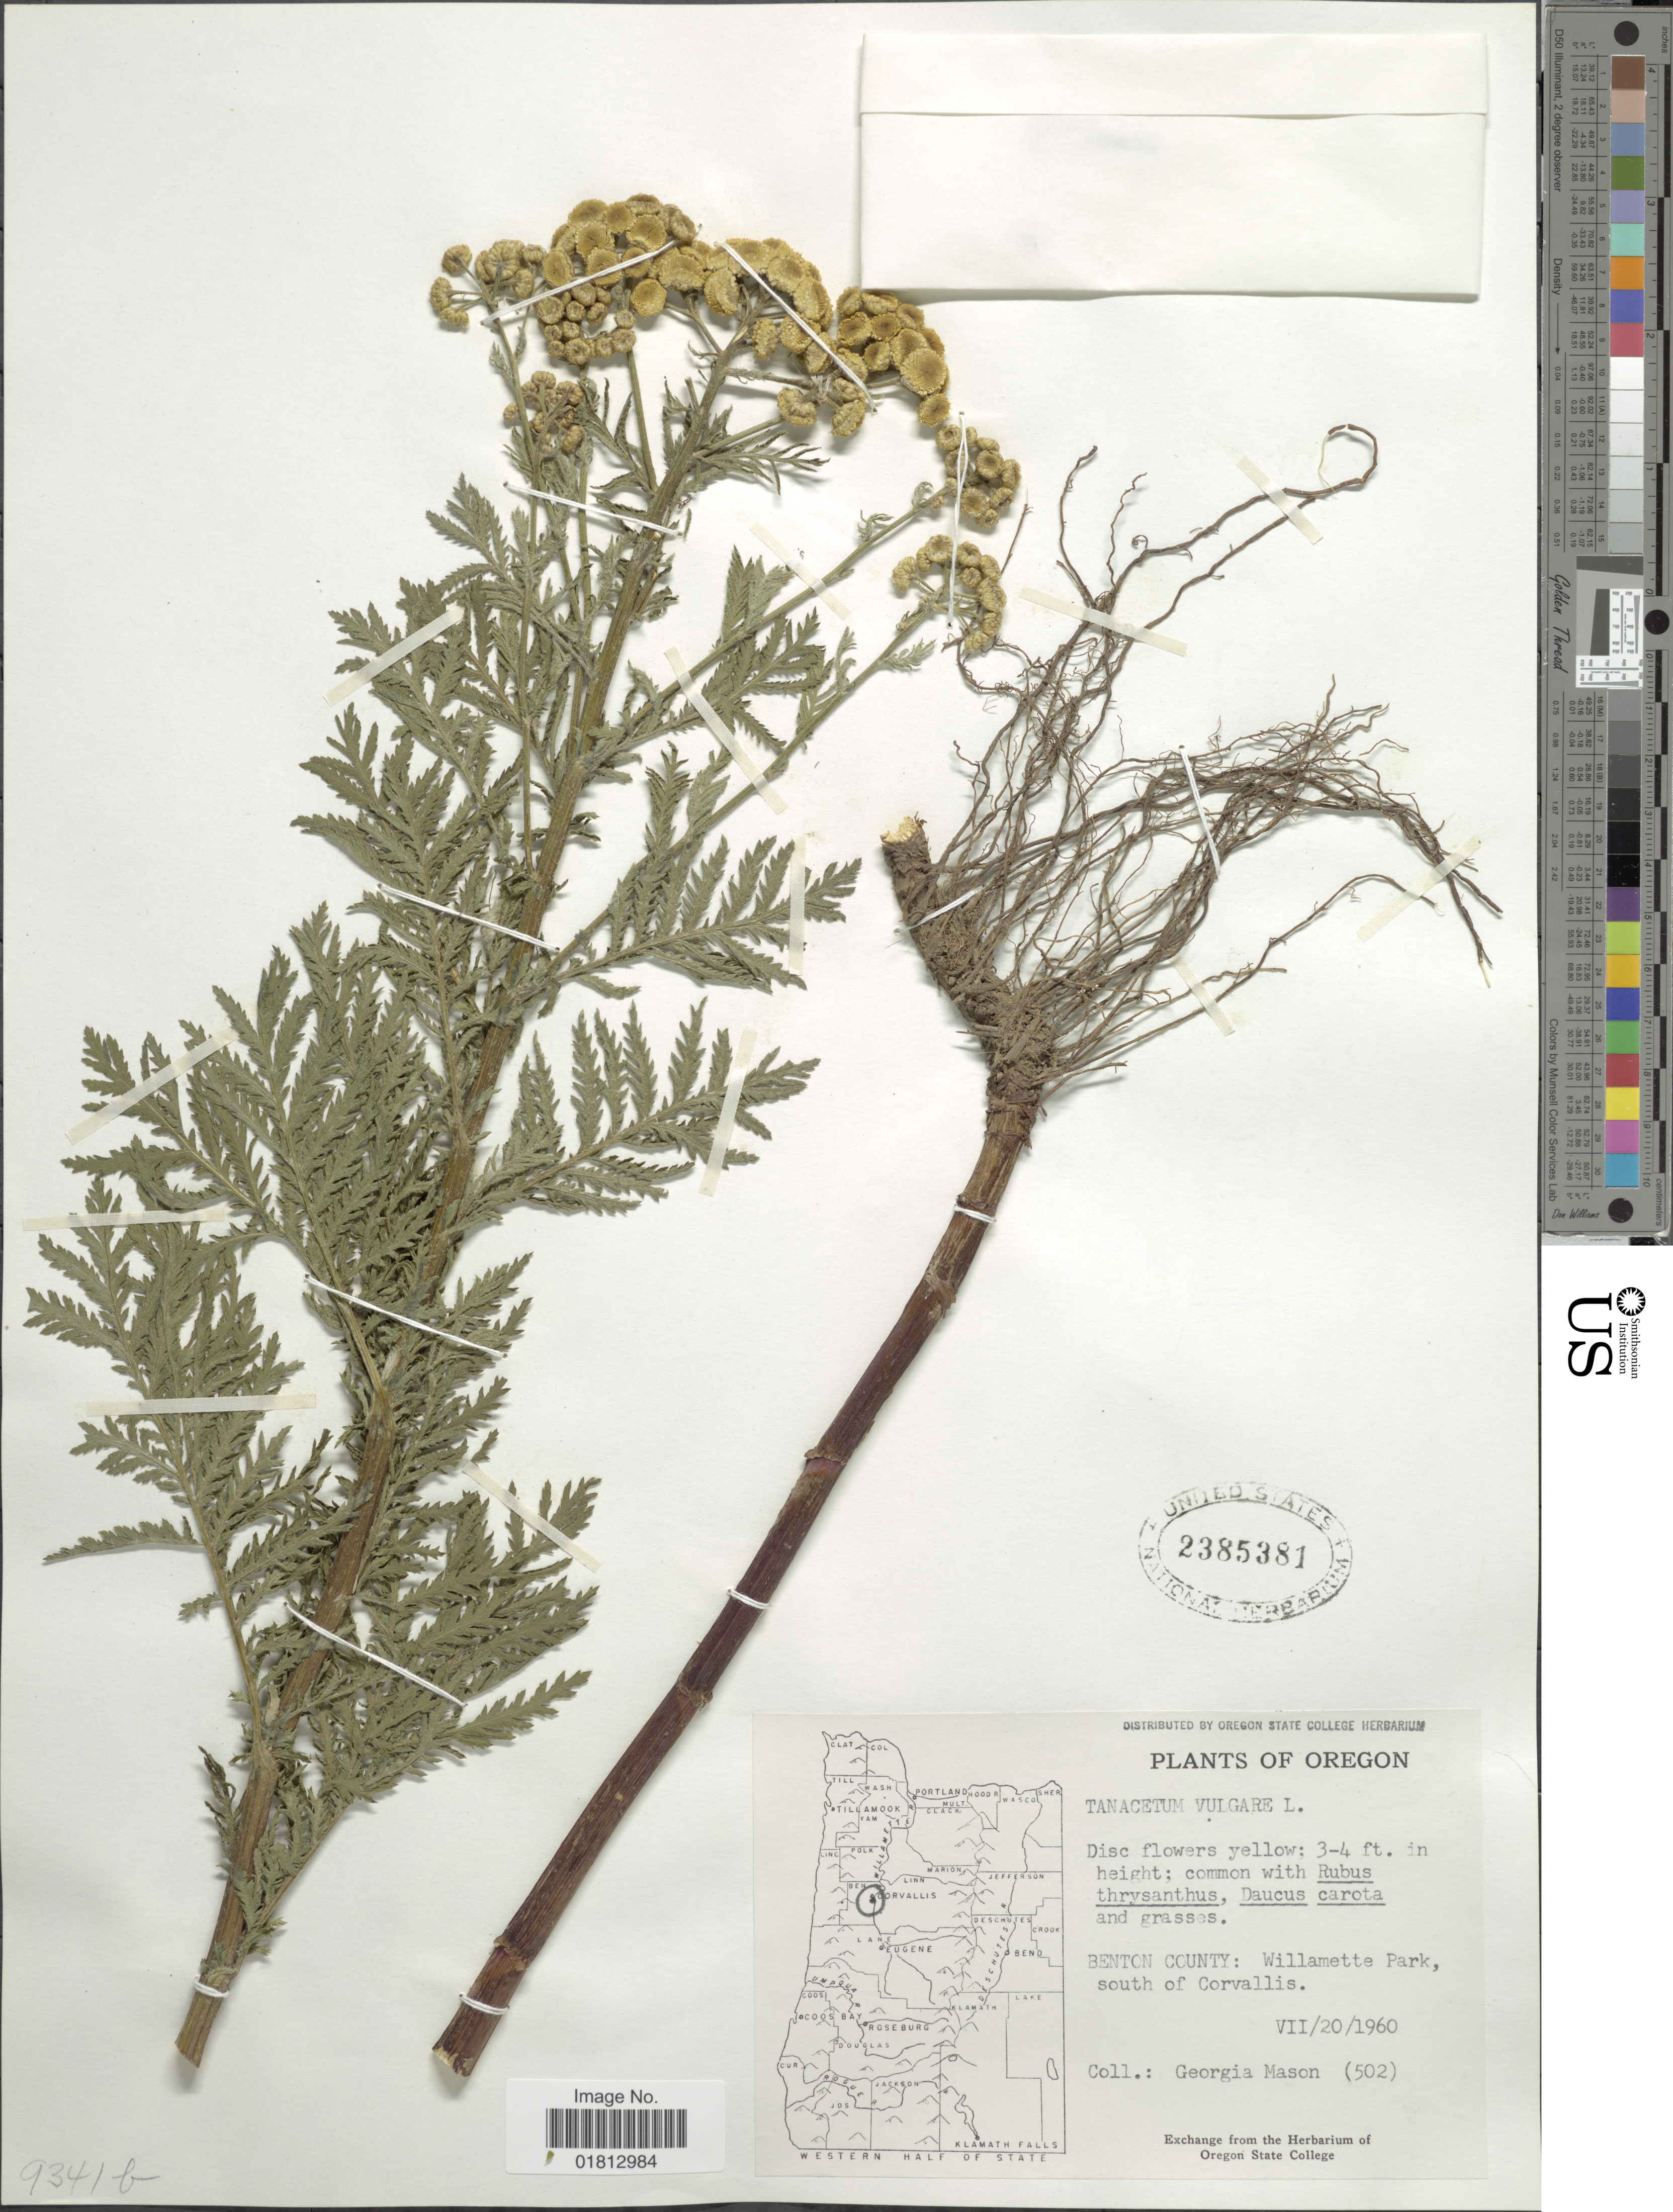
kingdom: Plantae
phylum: Tracheophyta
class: Magnoliopsida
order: Asterales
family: Asteraceae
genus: Tanacetum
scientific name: Tanacetum vulgare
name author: L.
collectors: G. Mason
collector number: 502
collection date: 1960-07-20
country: United States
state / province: Oregon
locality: Bentch County: Willametta Park, south of Corvallis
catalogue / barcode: US 2385381